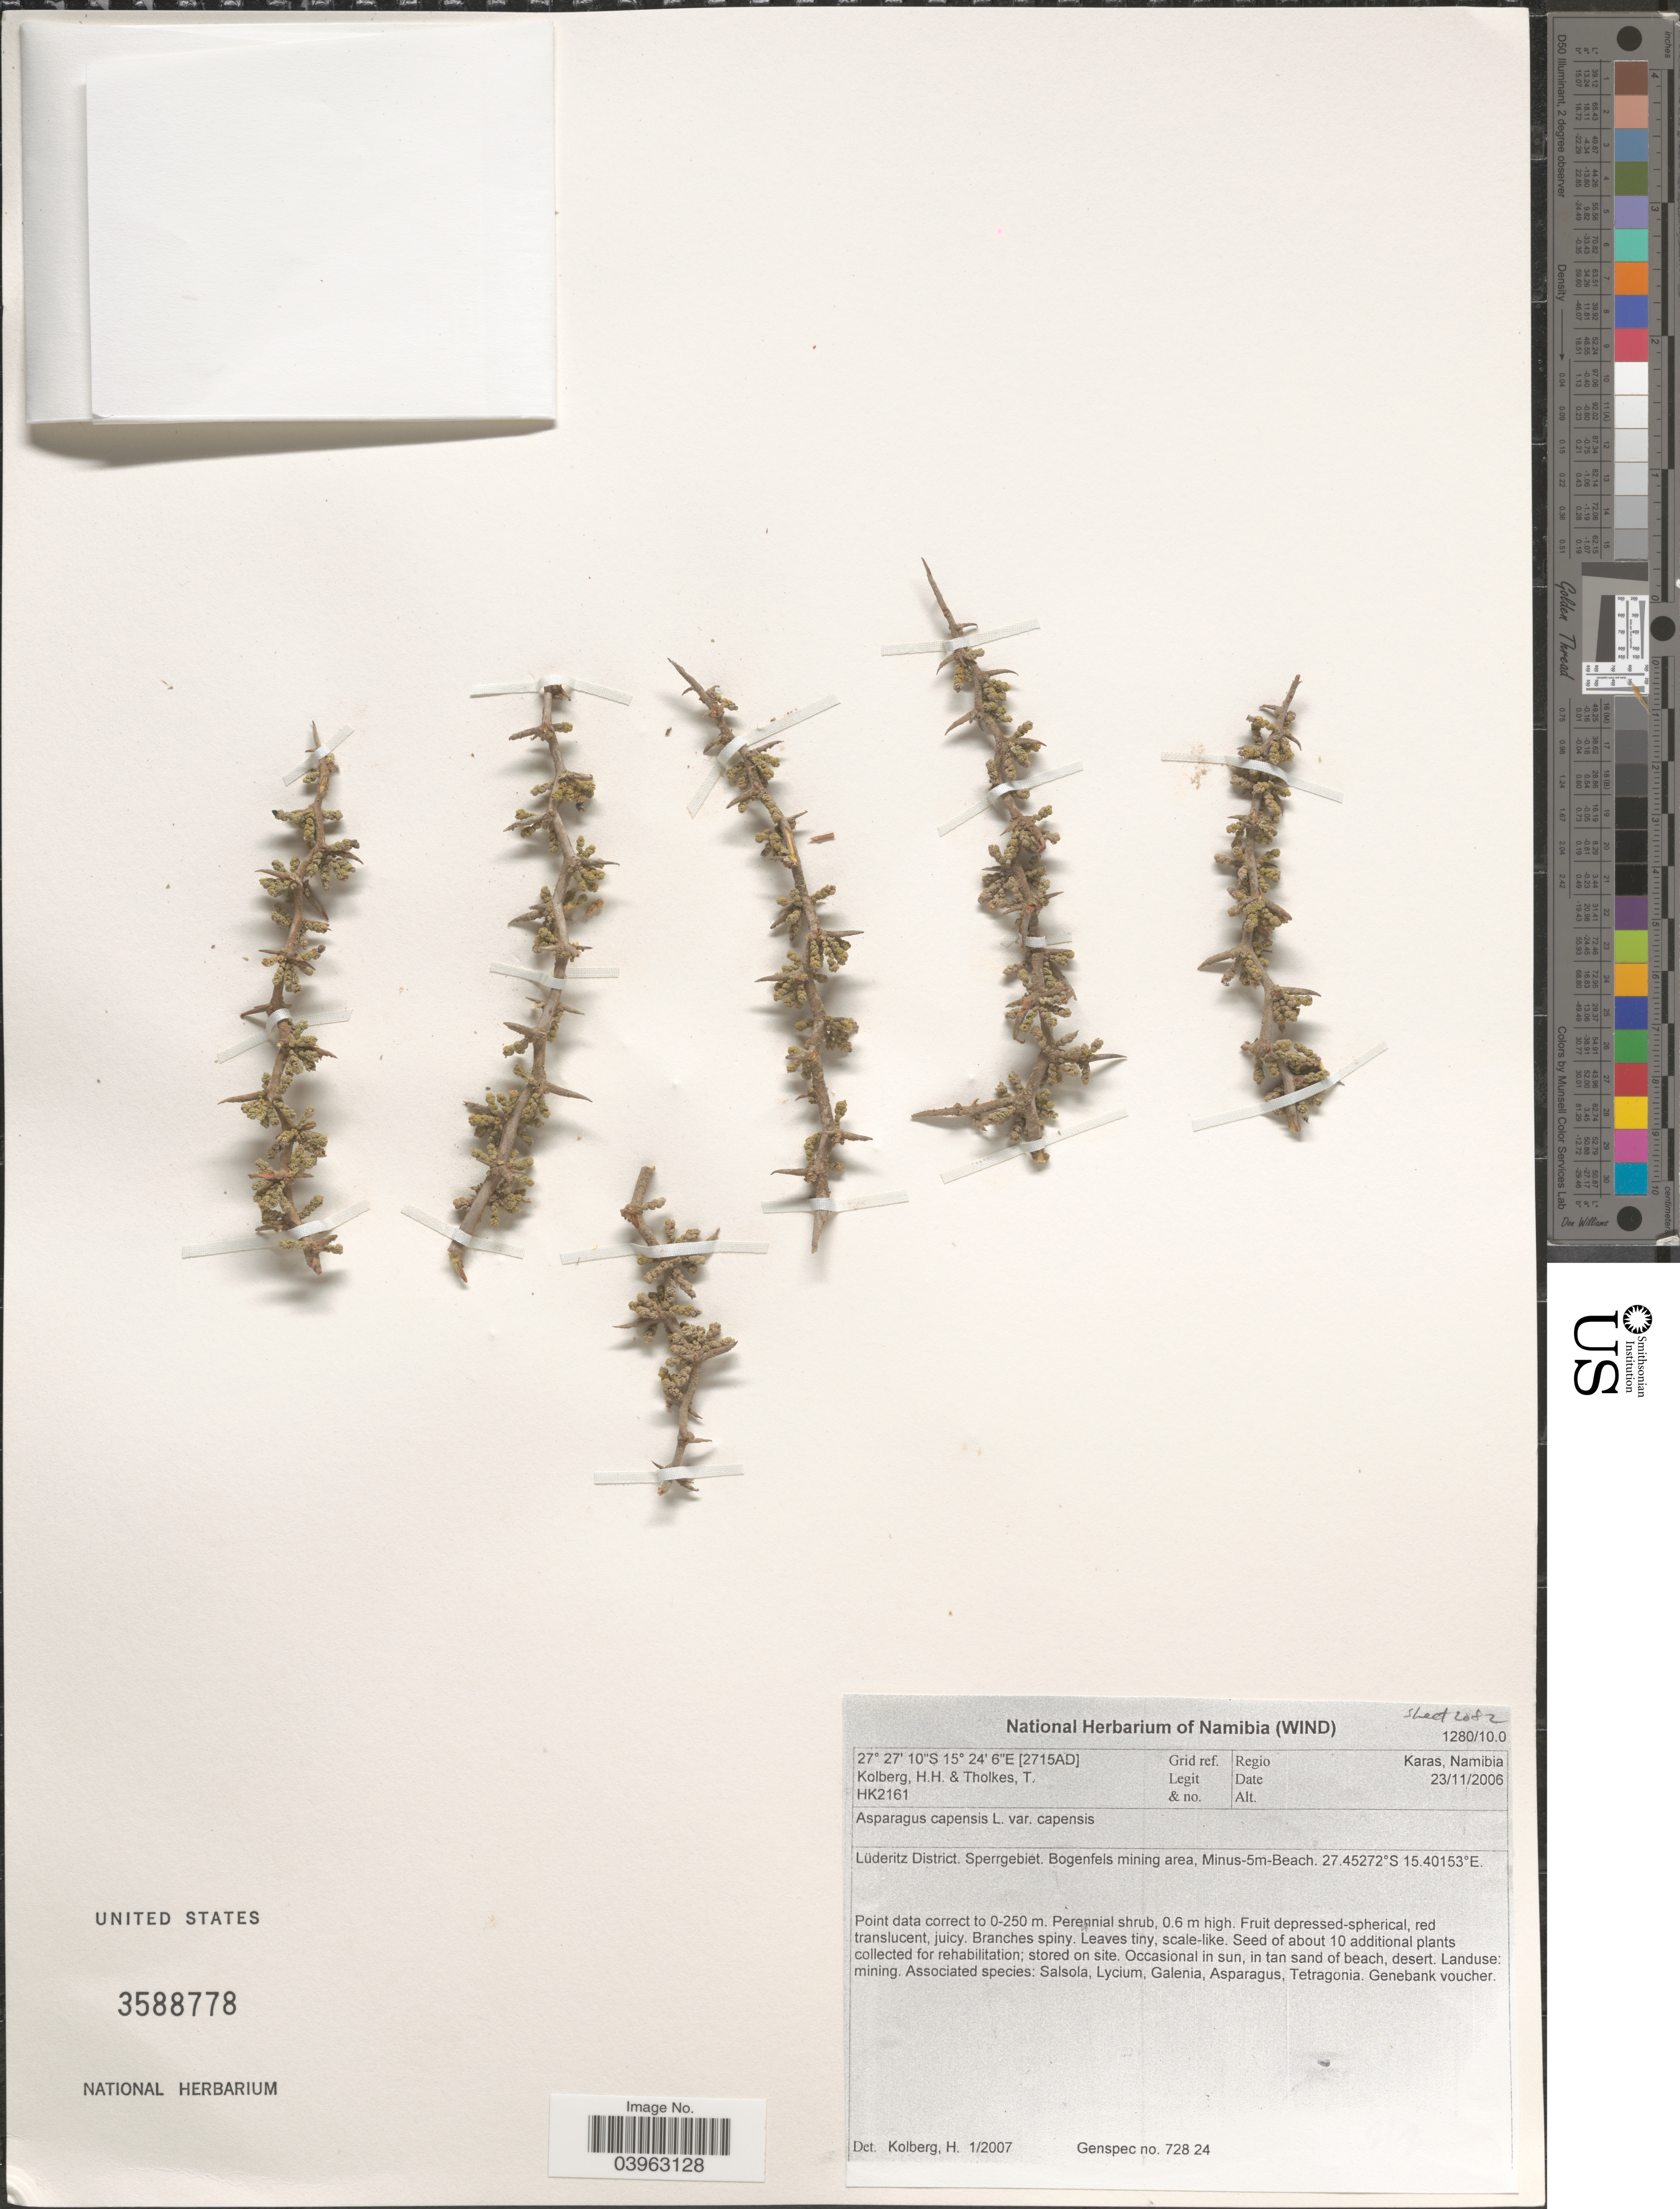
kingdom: Plantae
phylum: Tracheophyta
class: Liliopsida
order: Asparagales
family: Asparagaceae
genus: Asparagus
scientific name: Asparagus capensis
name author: L.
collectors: H. H. Kolberg & T. Tholkes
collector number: HK2161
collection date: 2006-11-23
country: Namibia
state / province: Karas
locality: Grid ref. [2715AD]. Regio Karas. Lüderitz District. Sperrgebiet. Bogenfels mining area, Minus-5m-Beach.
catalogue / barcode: US 3588778